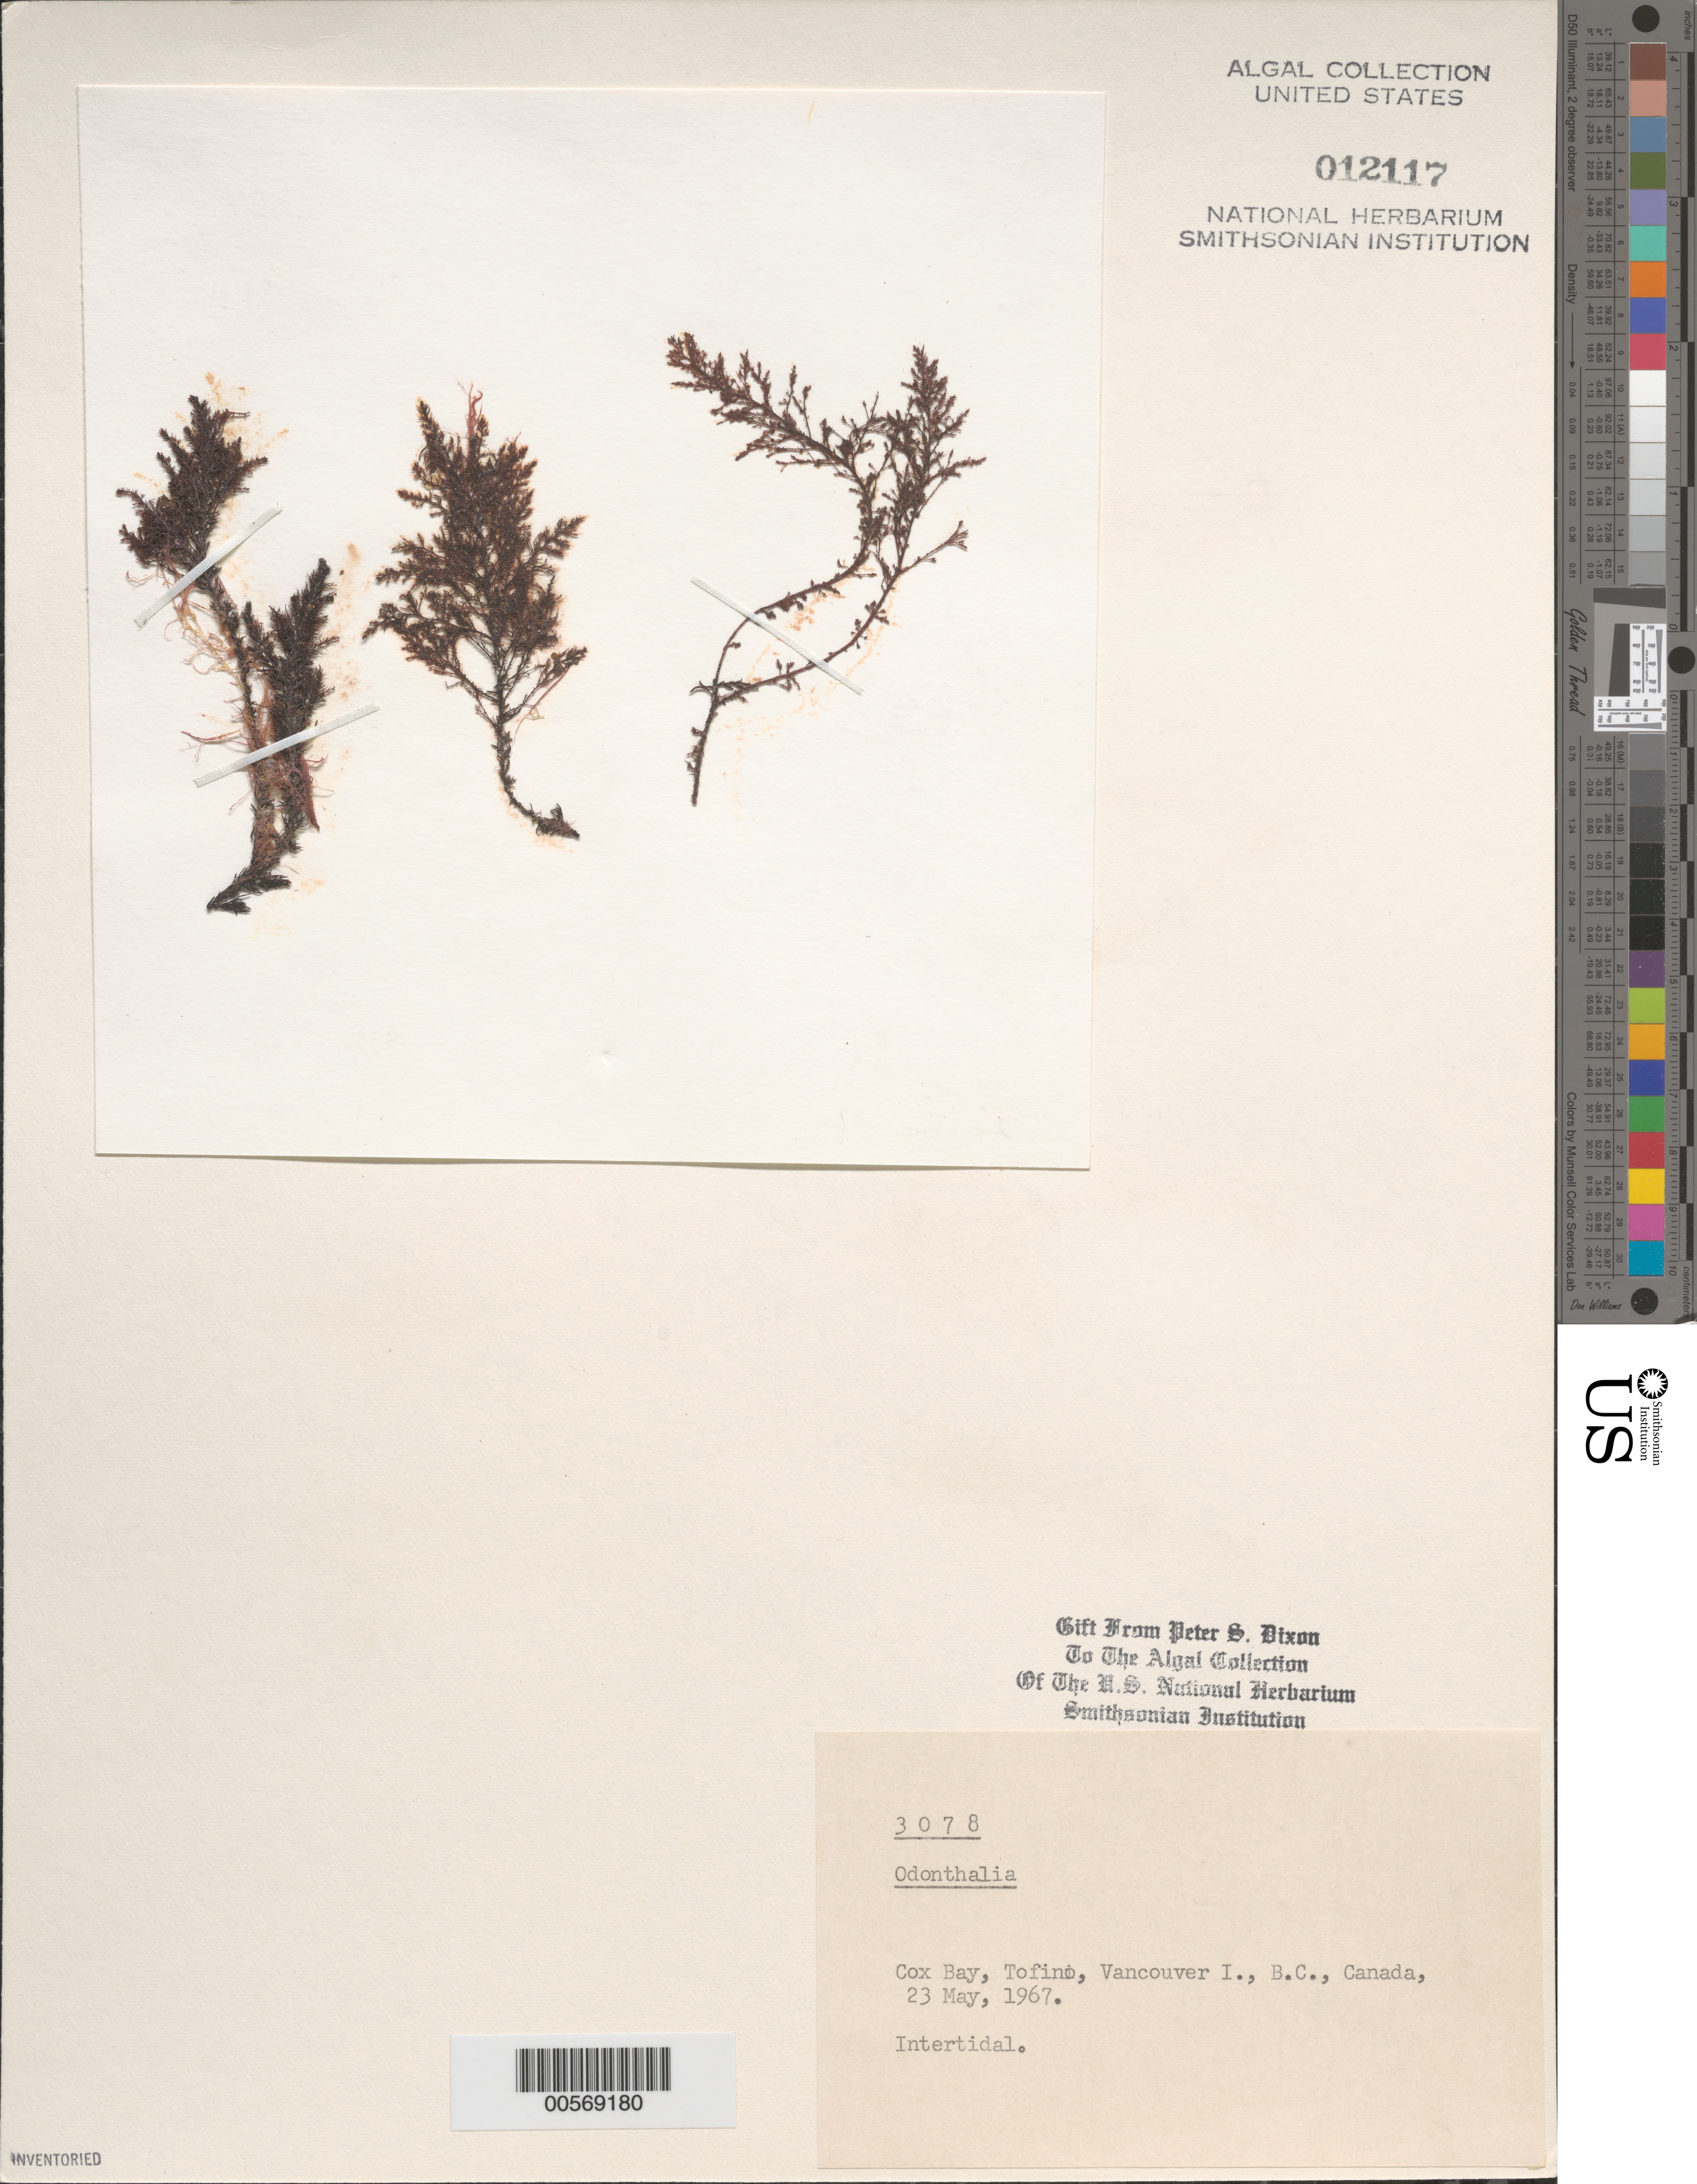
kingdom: Plantae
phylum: Rhodophyta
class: Florideophyceae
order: Ceramiales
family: Rhodomelaceae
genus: Odonthalia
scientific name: Odonthalia sp.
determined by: Dixon, P. S.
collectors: P. S. Dixon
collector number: PSD 3078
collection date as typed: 23 May 1967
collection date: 1967-05-23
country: Canada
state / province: British Columbia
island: Vancouver Island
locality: Cox Bay, Tofino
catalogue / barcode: US 12117